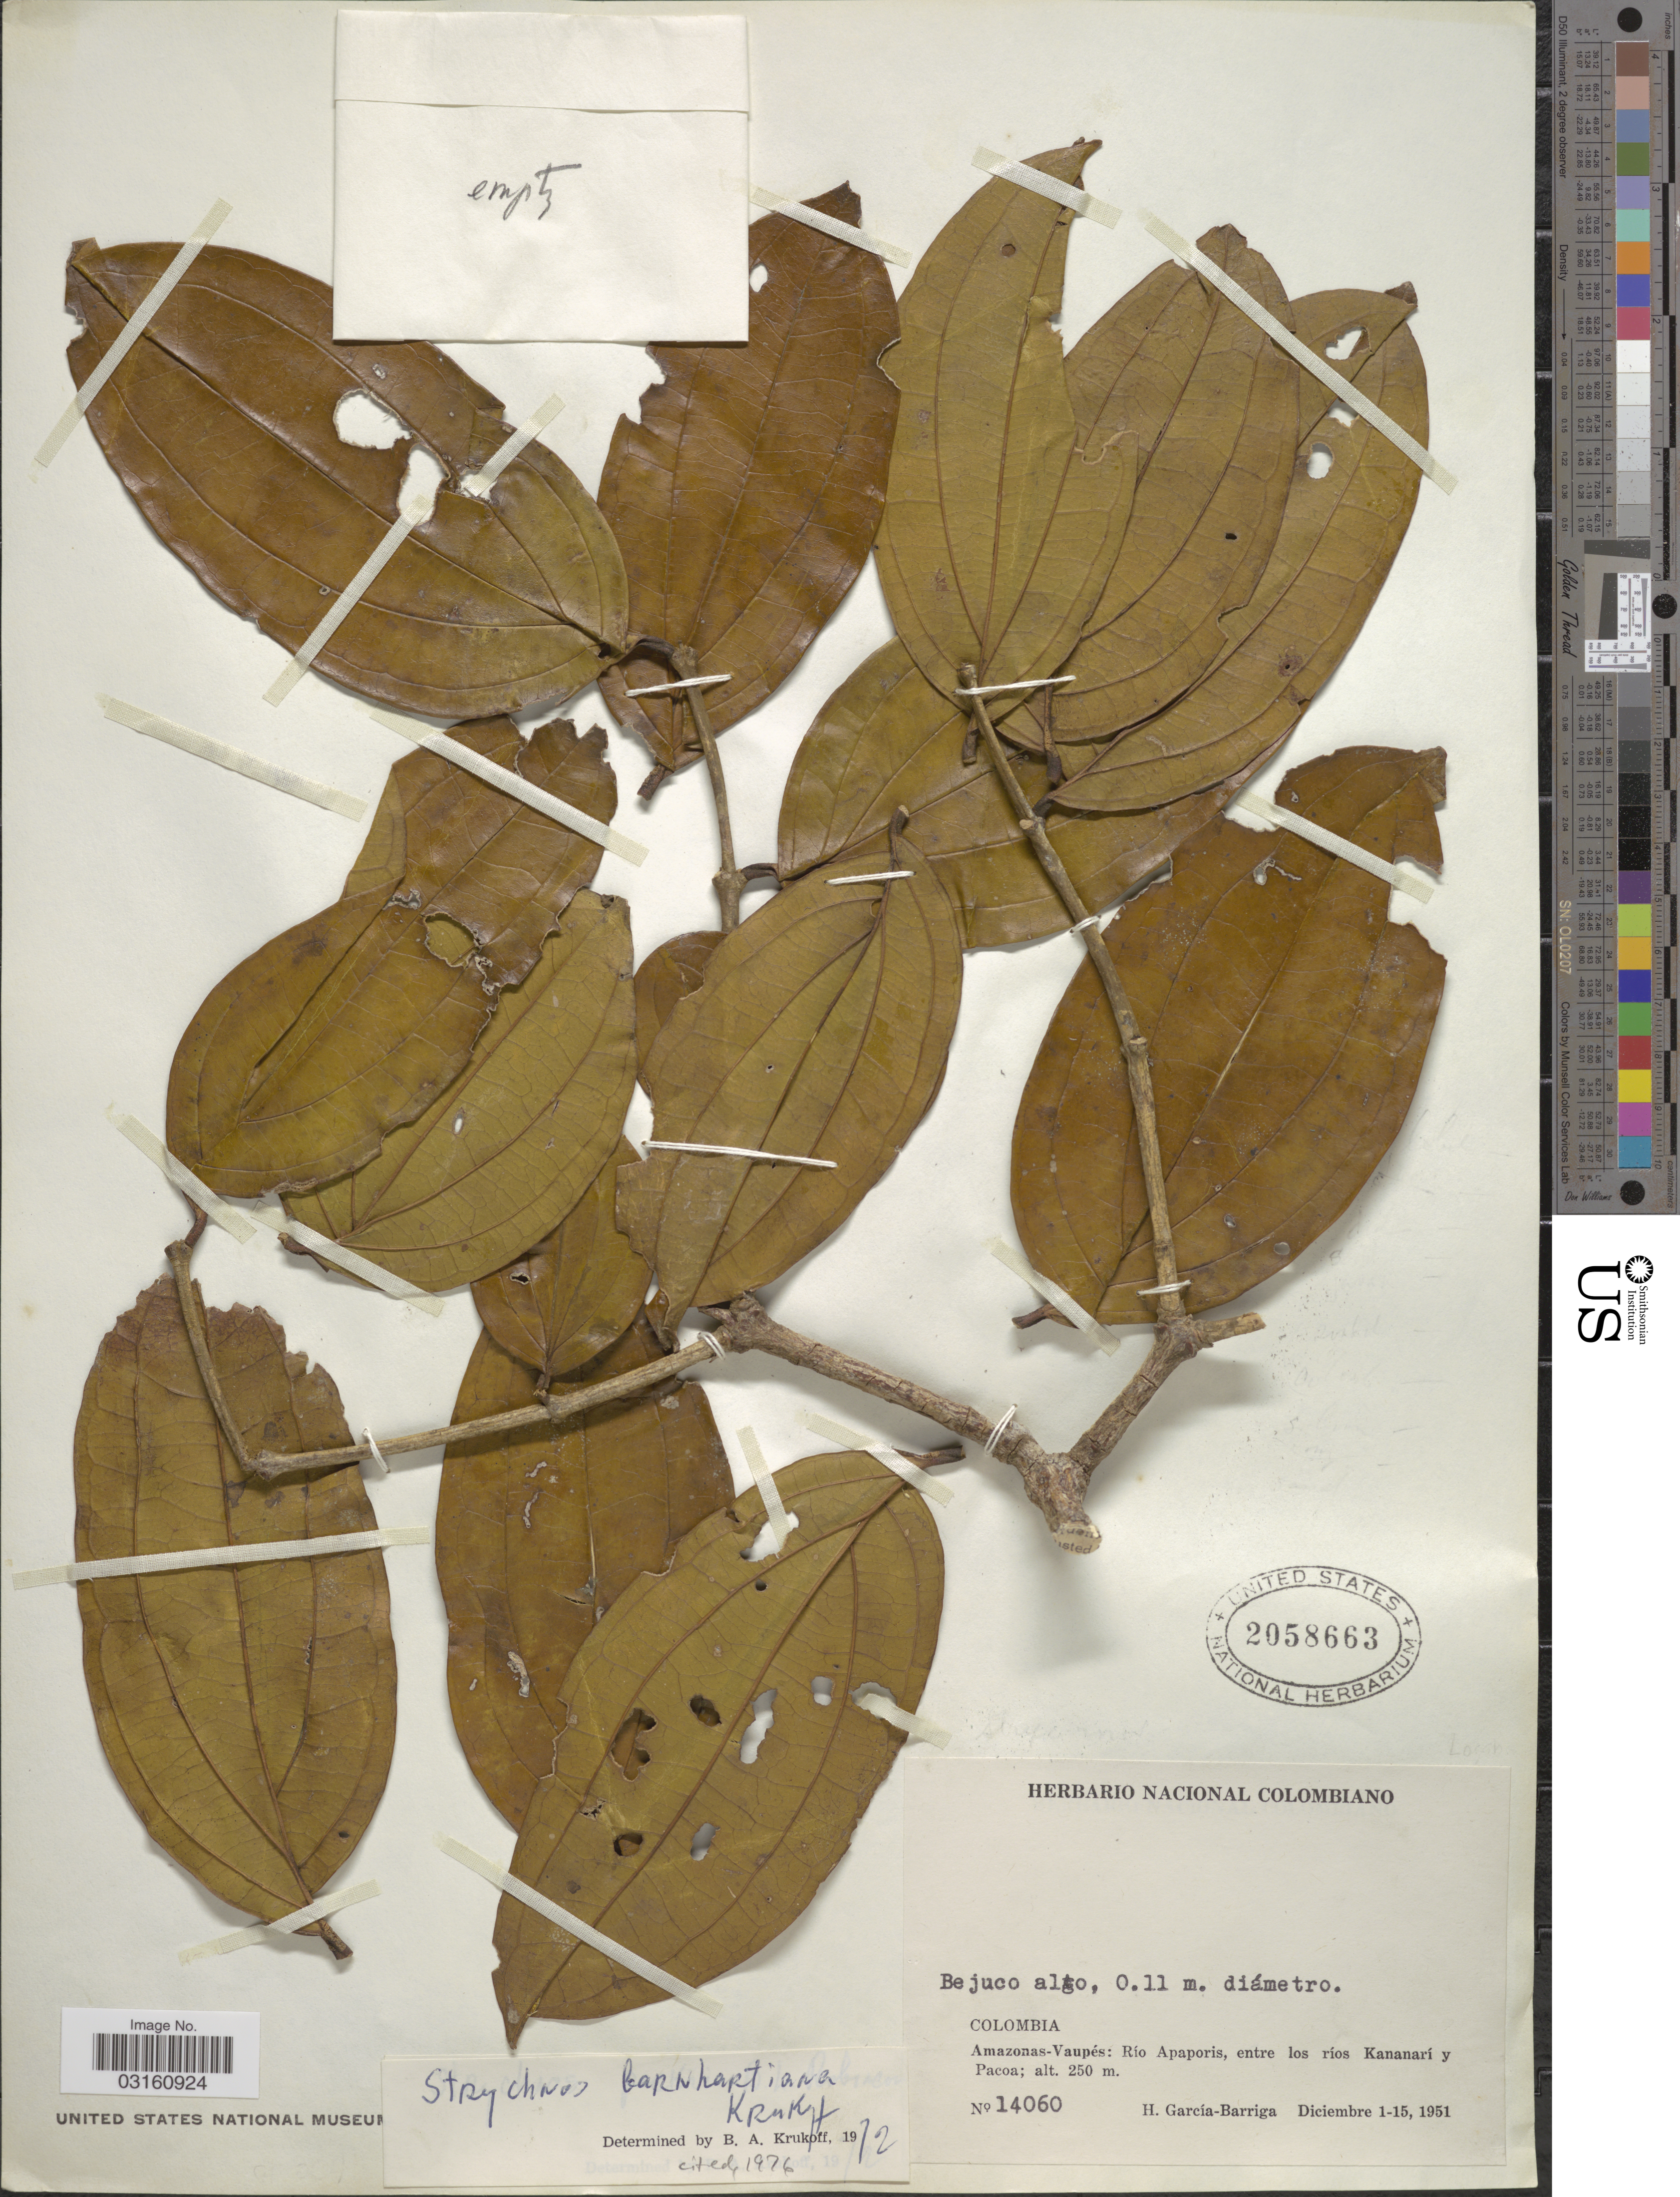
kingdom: Plantae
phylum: Tracheophyta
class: Magnoliopsida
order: Gentianales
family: Loganiaceae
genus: Strychnos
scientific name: Strychnos barnhartiana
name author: Krukoff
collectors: H. García Barriga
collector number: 14060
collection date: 1951-12-01/1951-12-15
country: Colombia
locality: Amazonas-Vaupés: Río Apaporis, entre los ríos Kananarí y Pacoa.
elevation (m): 250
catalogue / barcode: US 2058663